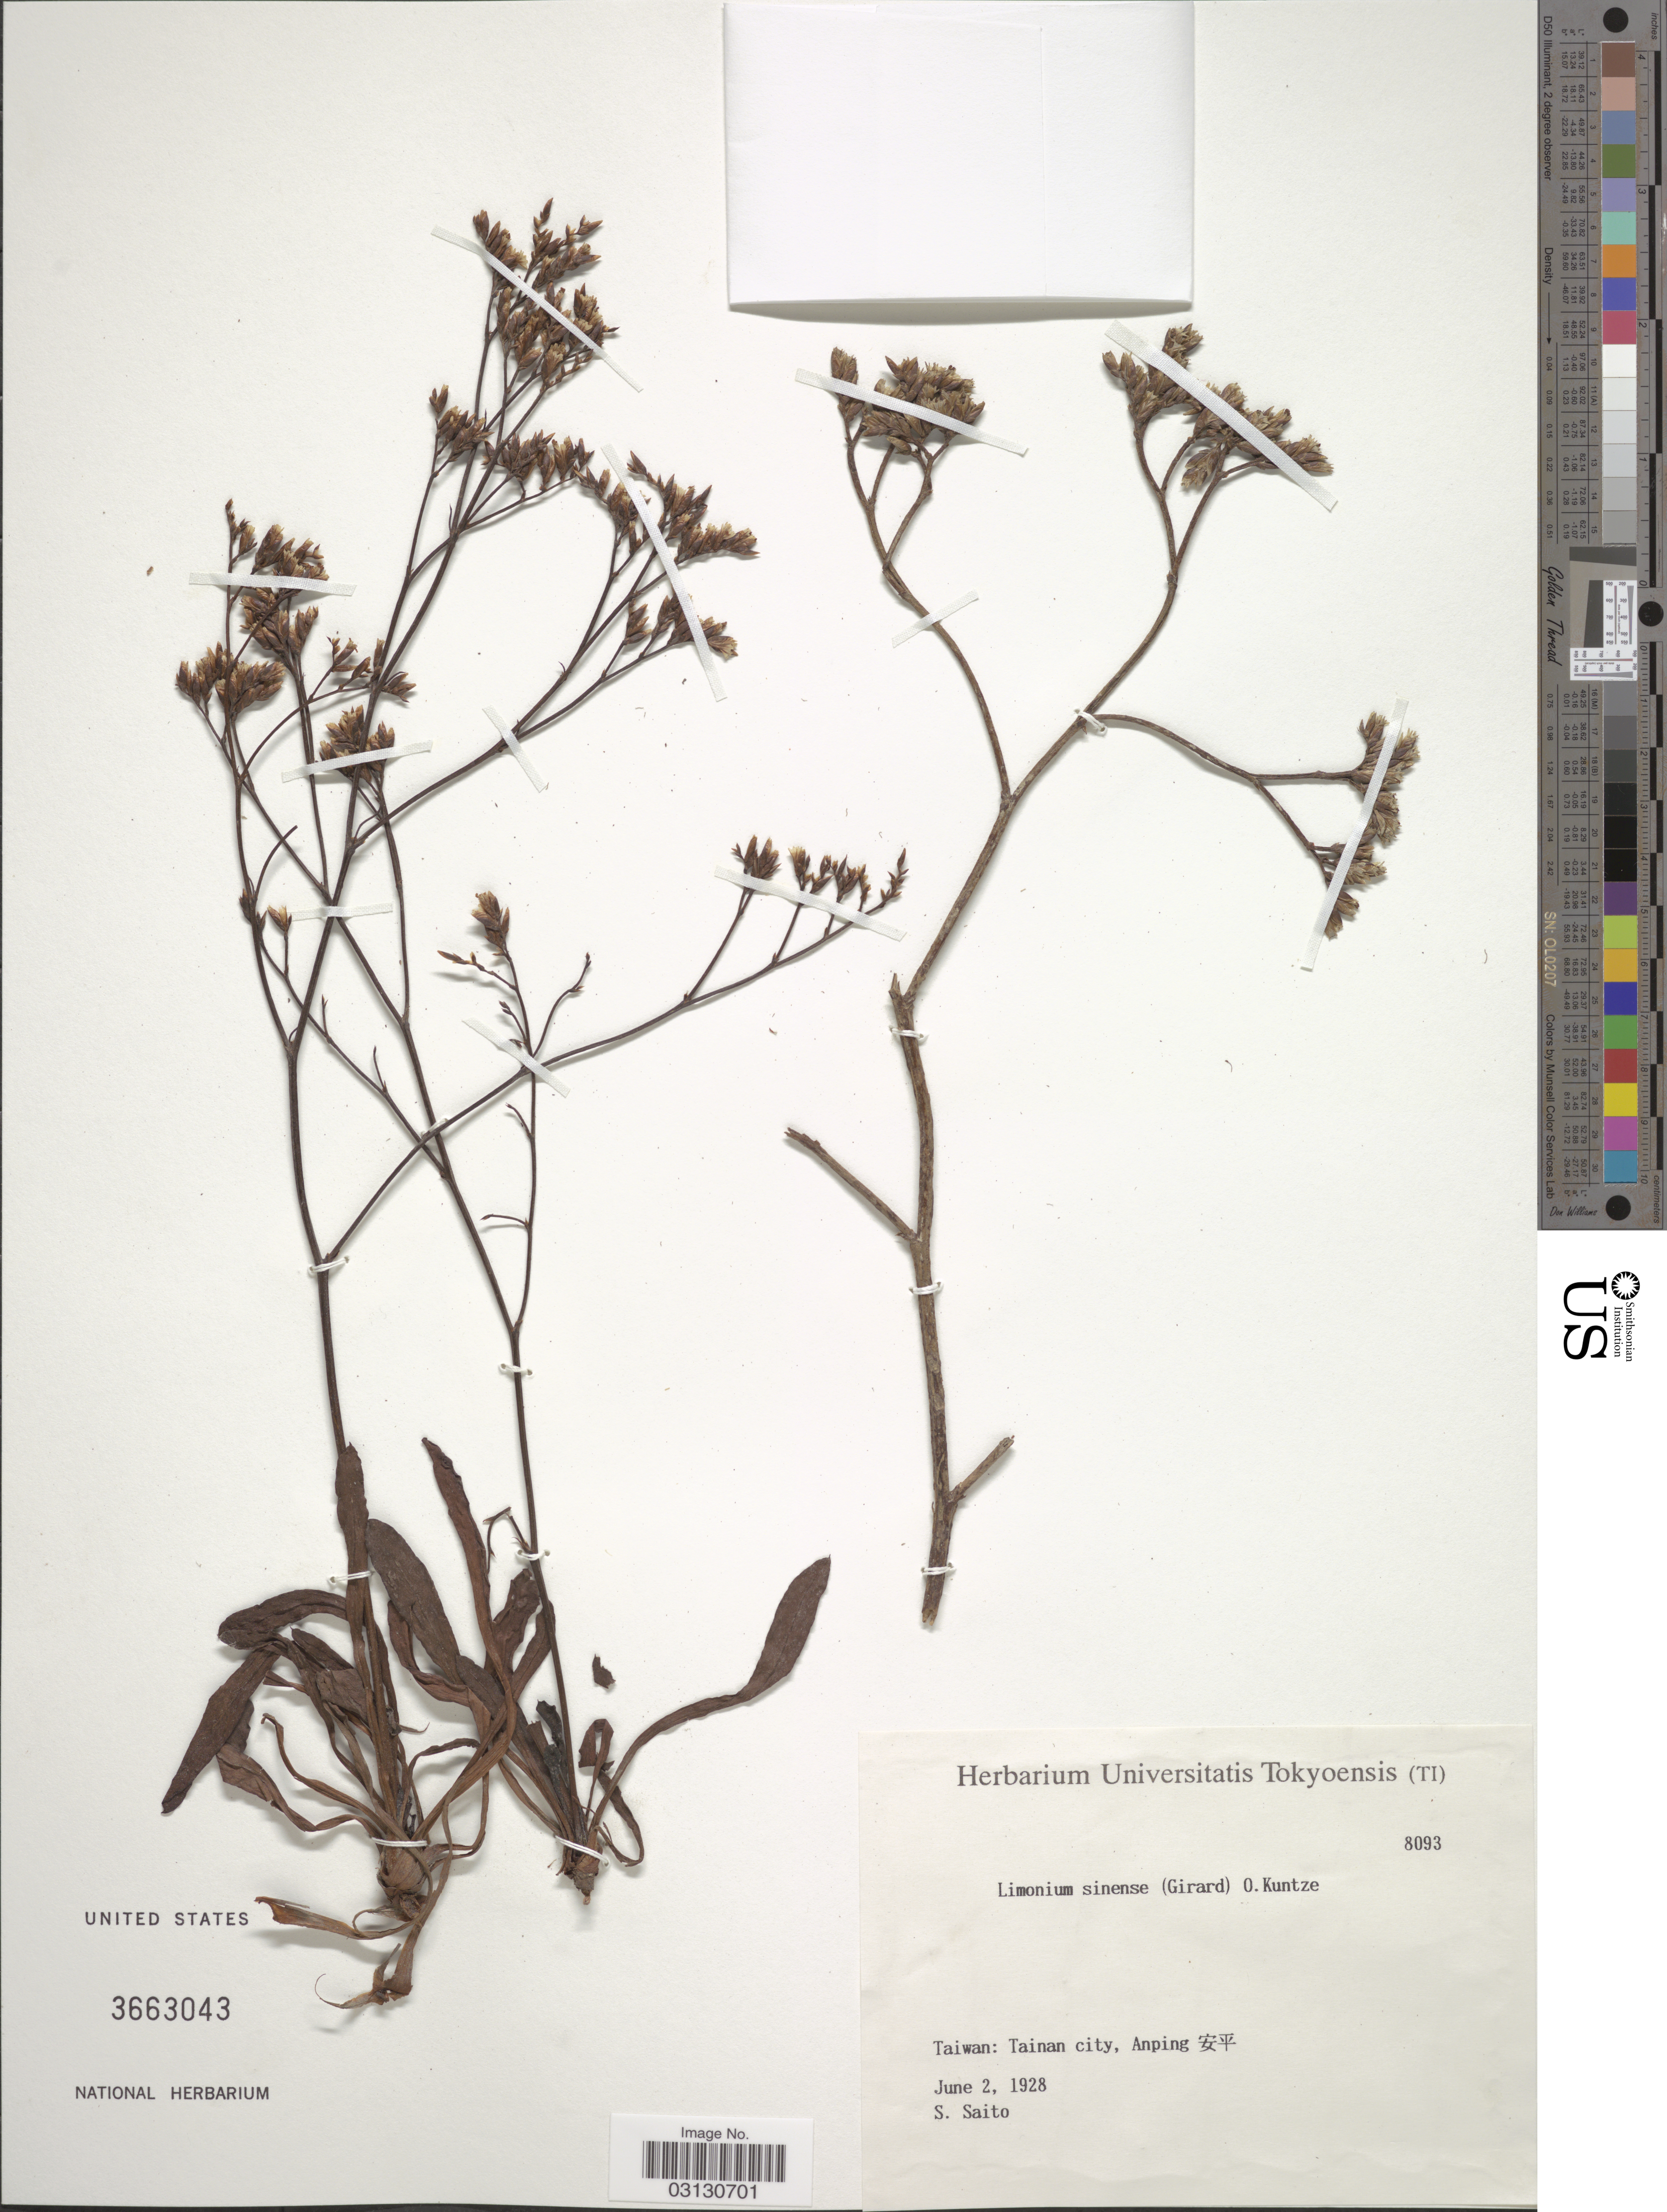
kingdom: Plantae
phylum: Tracheophyta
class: Magnoliopsida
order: Caryophyllales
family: Plumbaginaceae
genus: Limonium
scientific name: Limonium sinense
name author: (Girard) Kuntze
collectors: S. Saito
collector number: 8093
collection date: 1928-06-02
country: Taiwan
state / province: Tainan City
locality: Taiwan: Tainan city, Anping.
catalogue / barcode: US 3663043